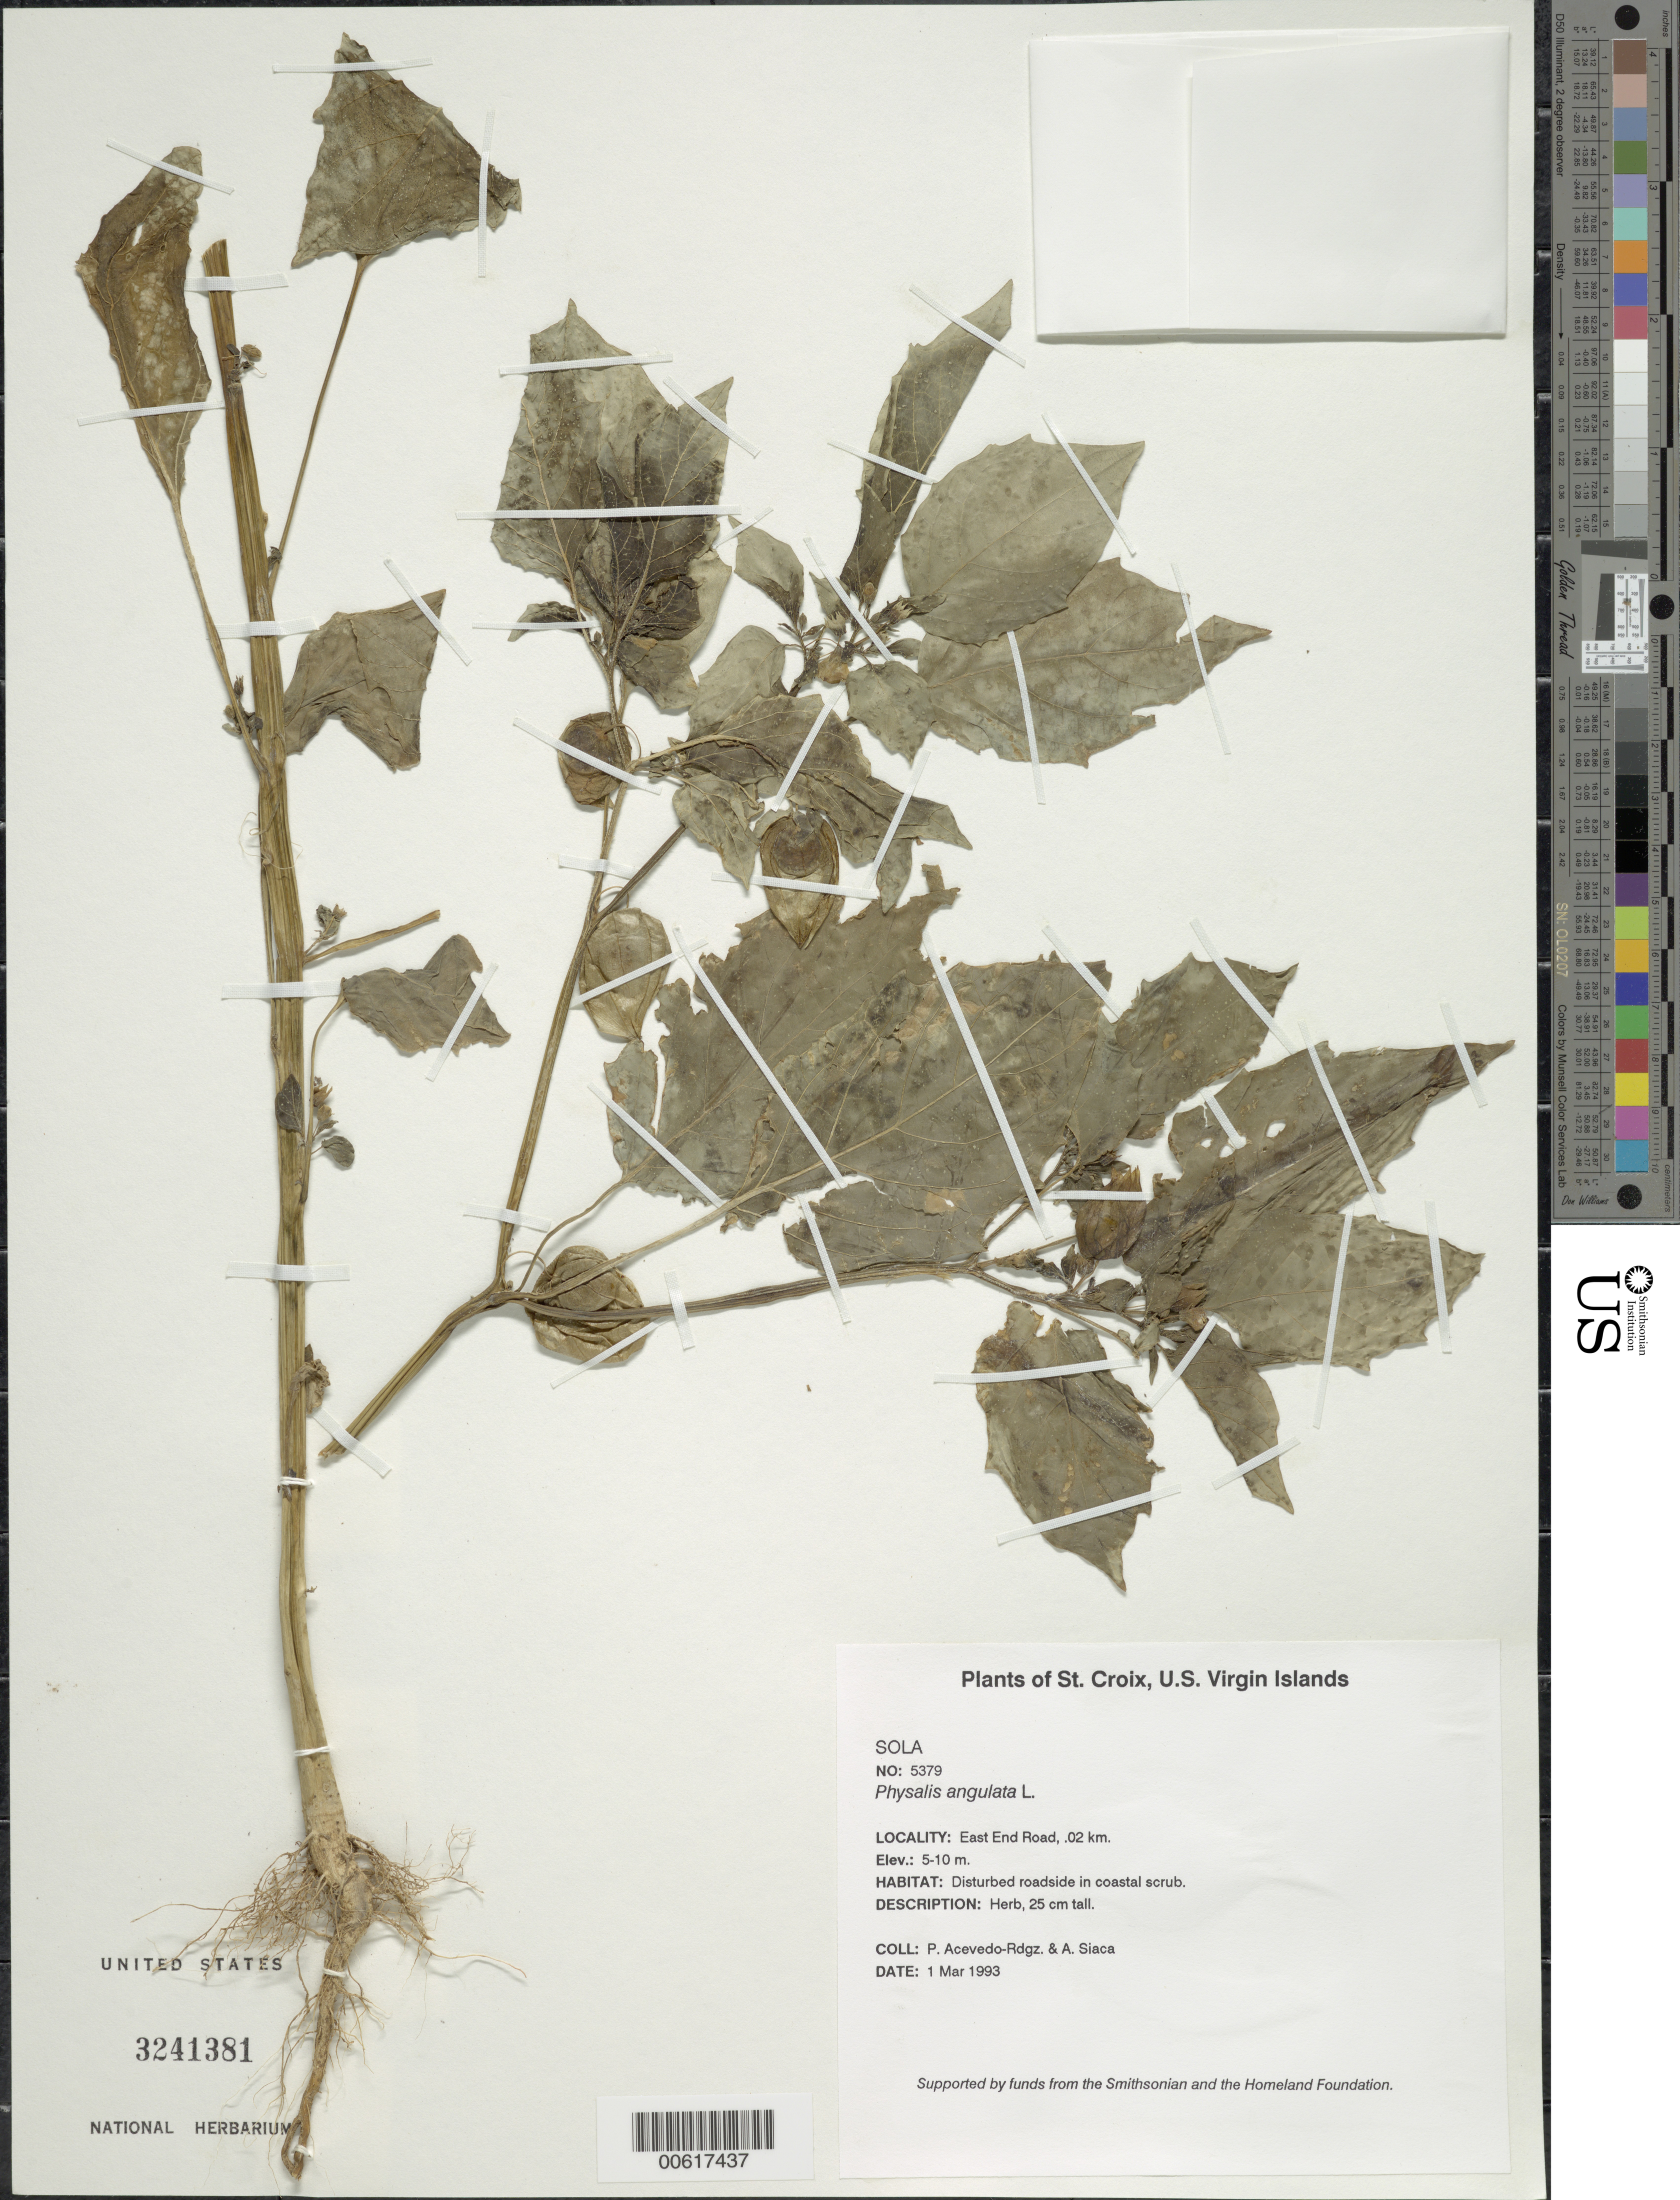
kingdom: Plantae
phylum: Tracheophyta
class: Magnoliopsida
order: Solanales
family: Solanaceae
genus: Physalis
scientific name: Physalis angulata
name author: L.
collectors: P. Acevedo-Rodr. & A. Siaca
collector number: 5379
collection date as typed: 01 Mar 1993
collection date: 1993-03-01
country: U.S. Virgin Islands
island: St. Croix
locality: East End Road, .02 km.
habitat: Disturbed roadside in coastal scrub.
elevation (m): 5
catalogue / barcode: US 3241381